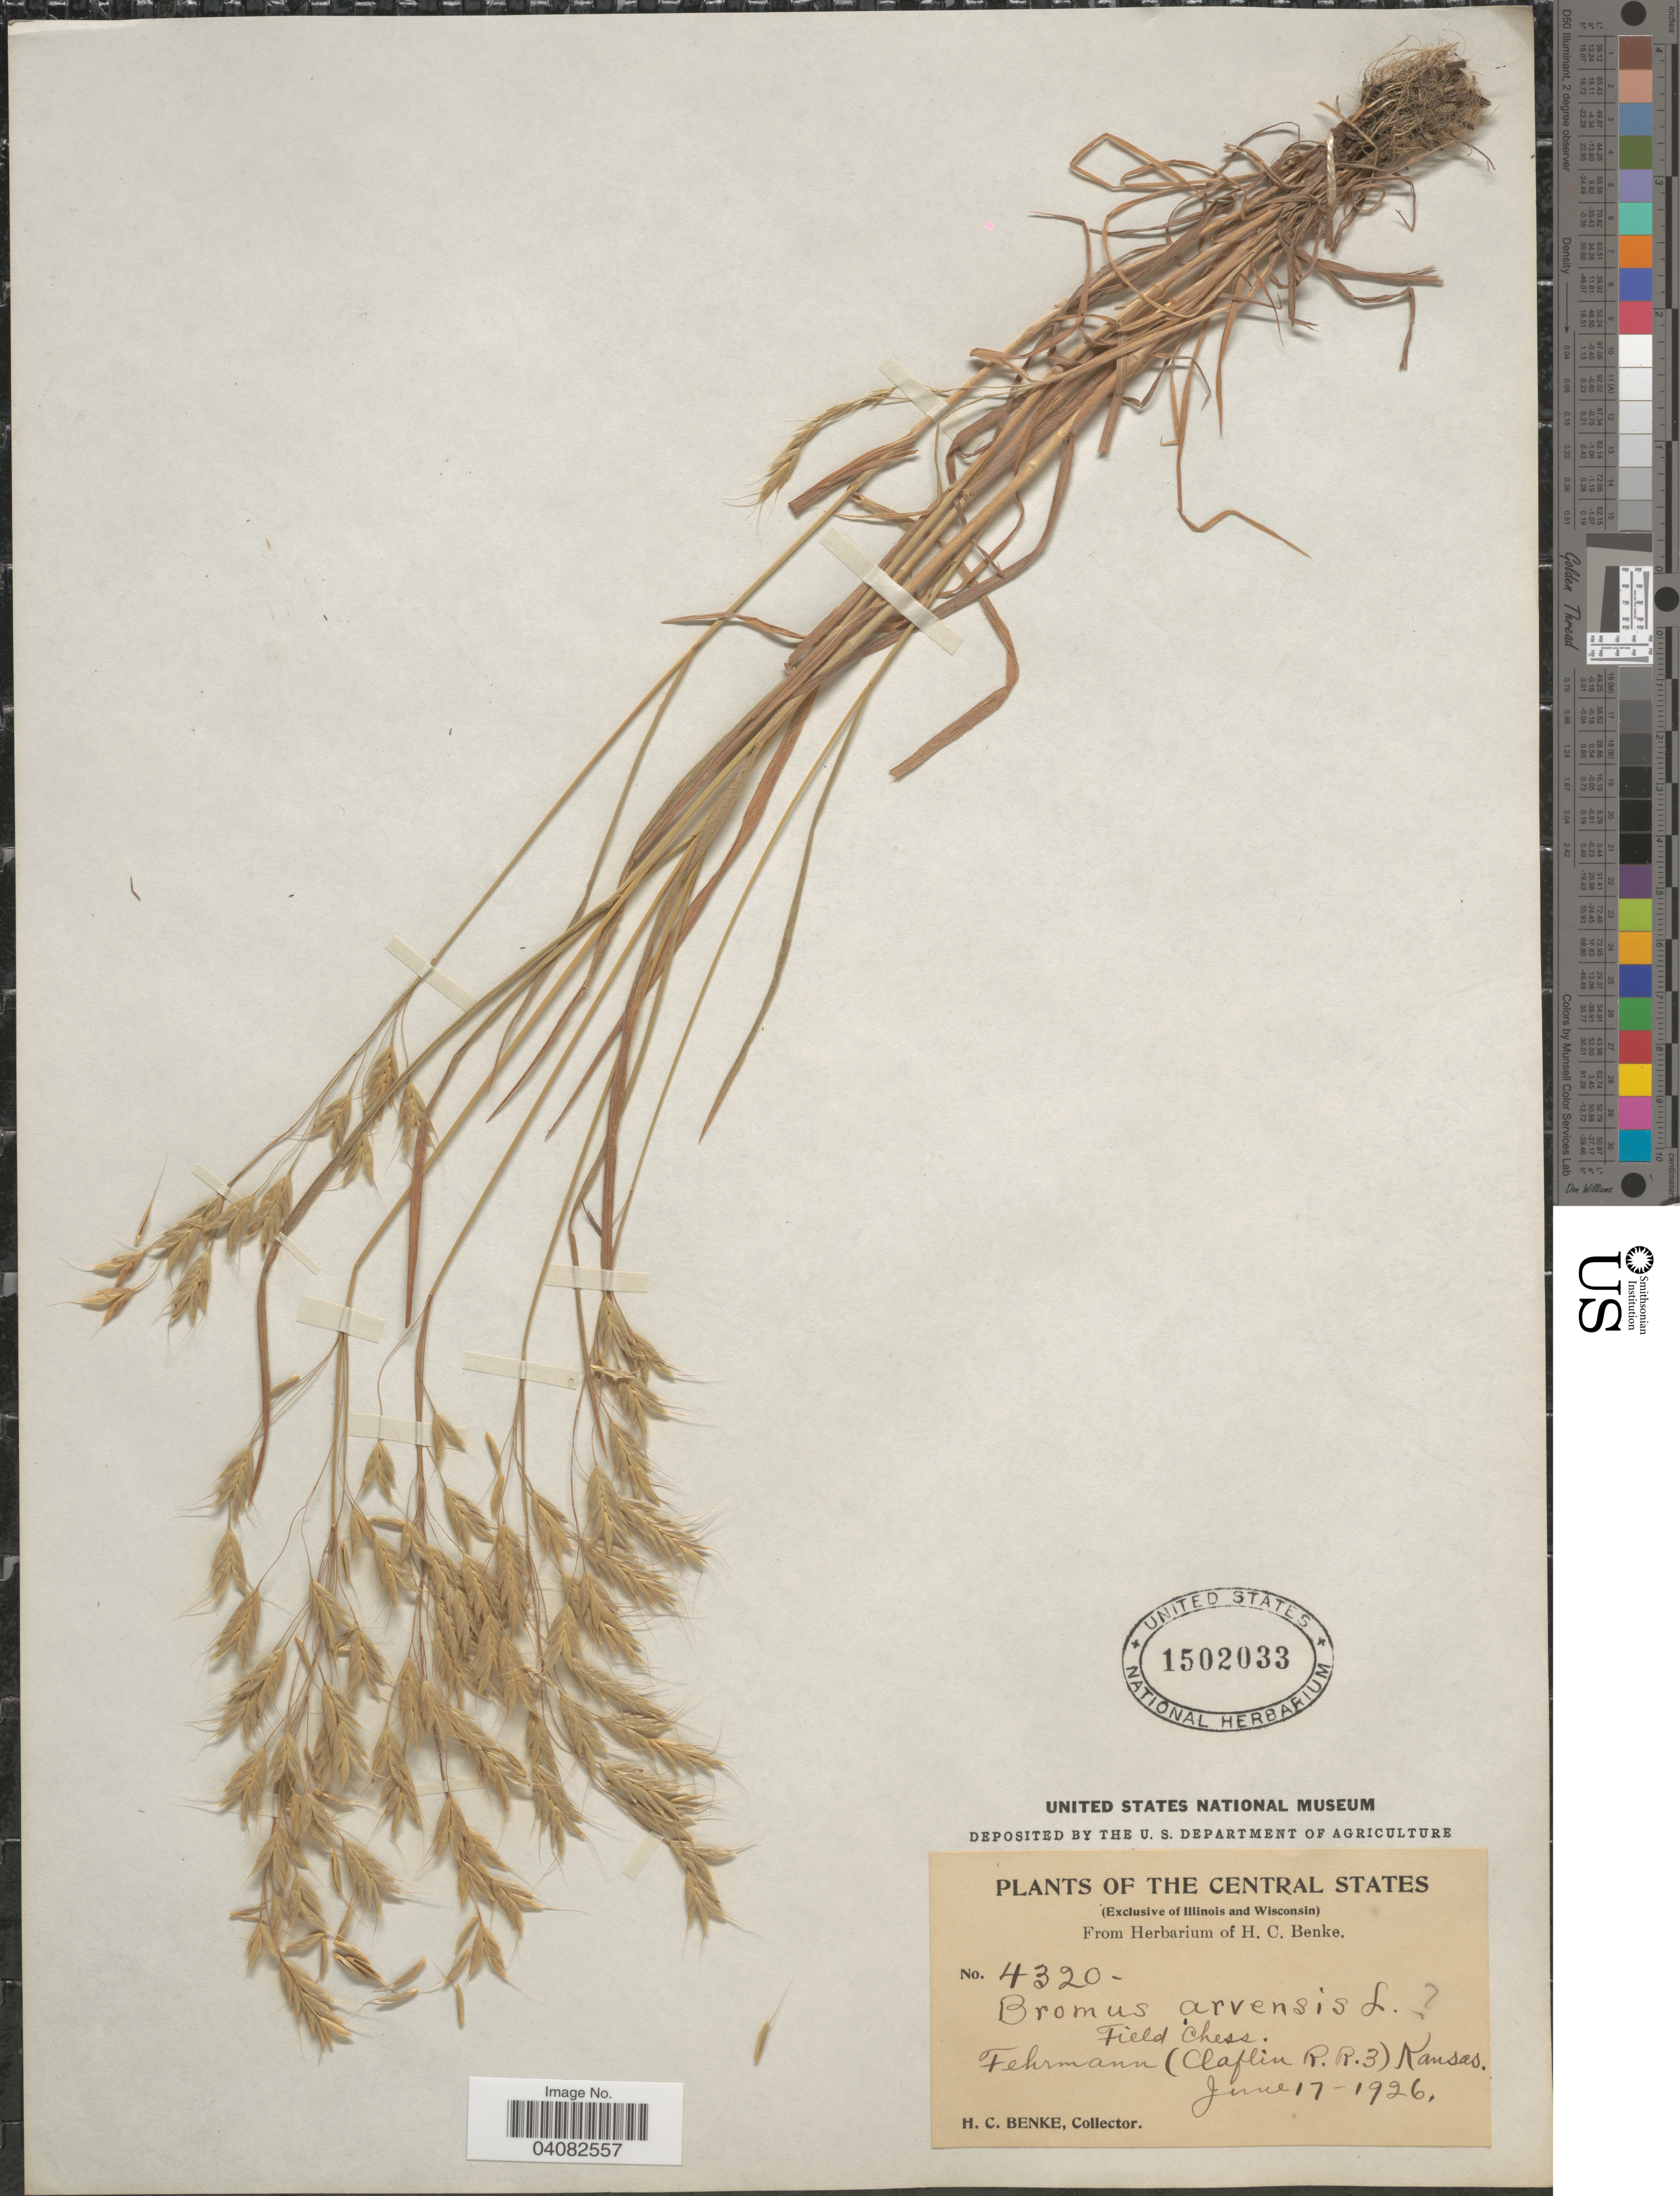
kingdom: Plantae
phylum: Tracheophyta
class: Liliopsida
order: Poales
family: Poaceae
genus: Bromus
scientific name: Bromus japonicus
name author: Houtt.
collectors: H. Benke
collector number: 4320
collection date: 1926-06-17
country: United States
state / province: Kansas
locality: The Central States. Fehrmann (Claflin R.R. 3).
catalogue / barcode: US 1502033